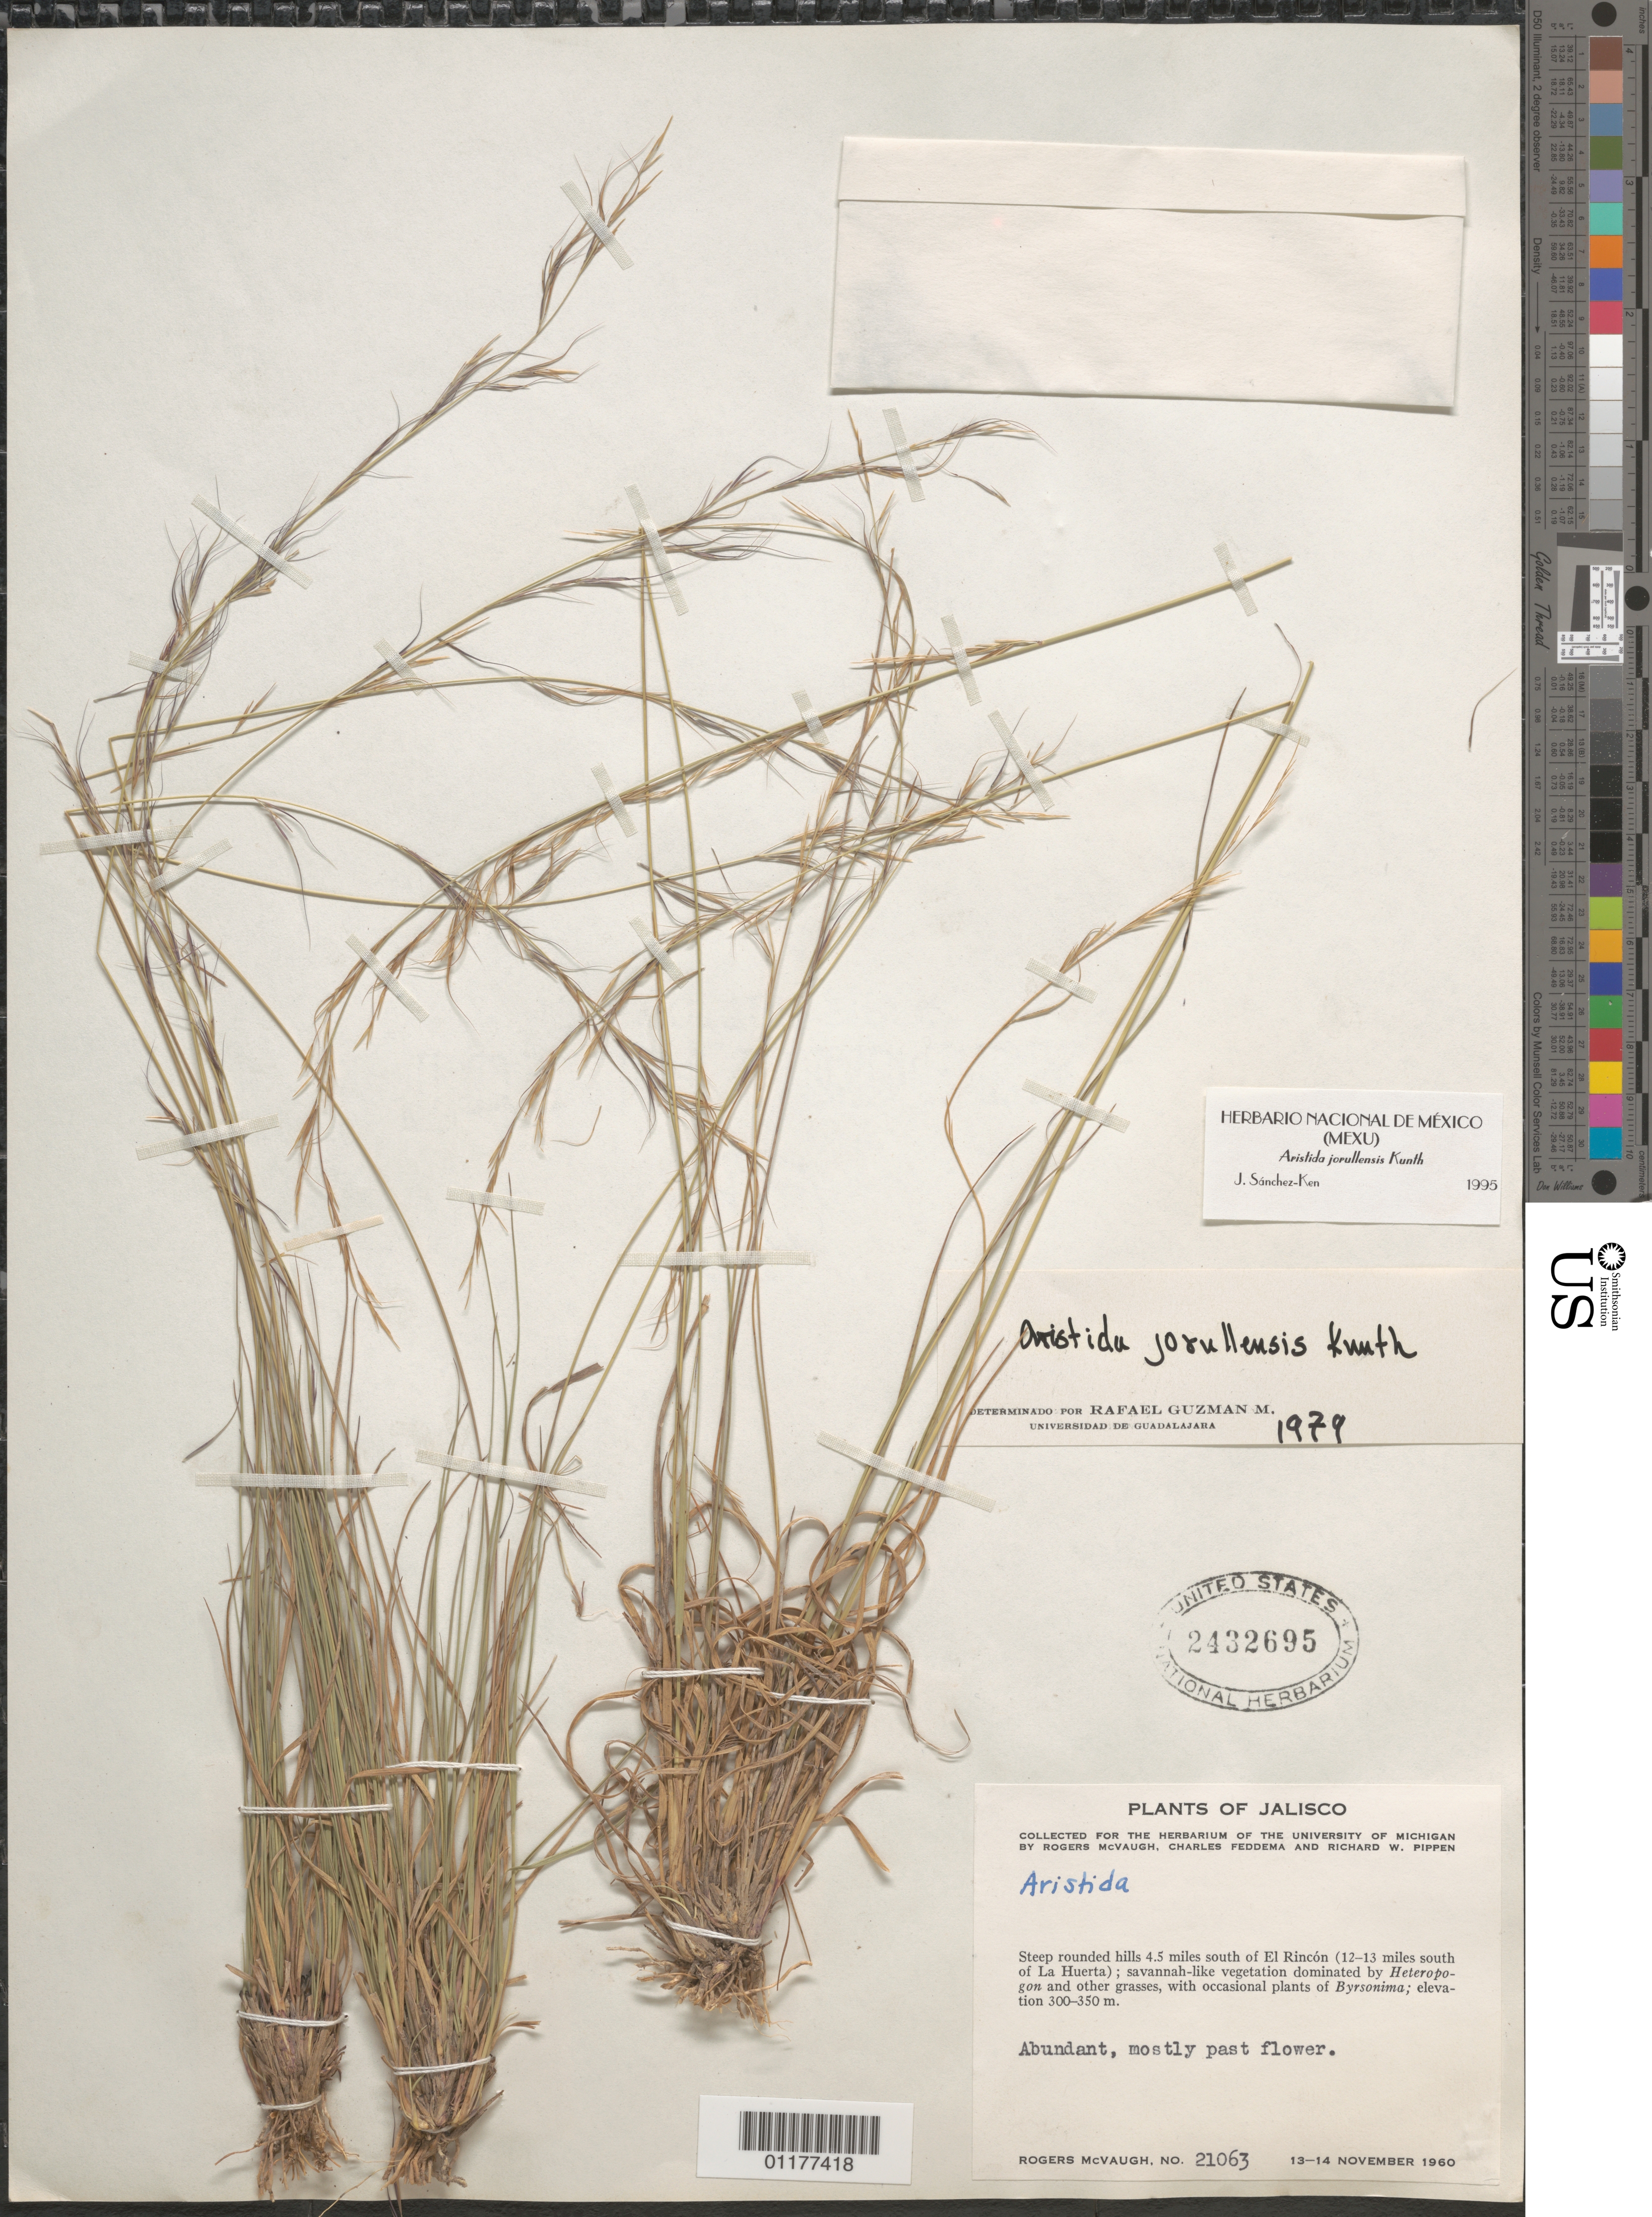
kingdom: Plantae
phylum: Tracheophyta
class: Liliopsida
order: Poales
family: Poaceae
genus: Aristida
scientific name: Aristida jorullensis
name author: Kunth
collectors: R. McVaugh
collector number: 21063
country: Mexico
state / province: Jalisco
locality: S of El Rincon, S of LaHuerta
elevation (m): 300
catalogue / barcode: US 2432695